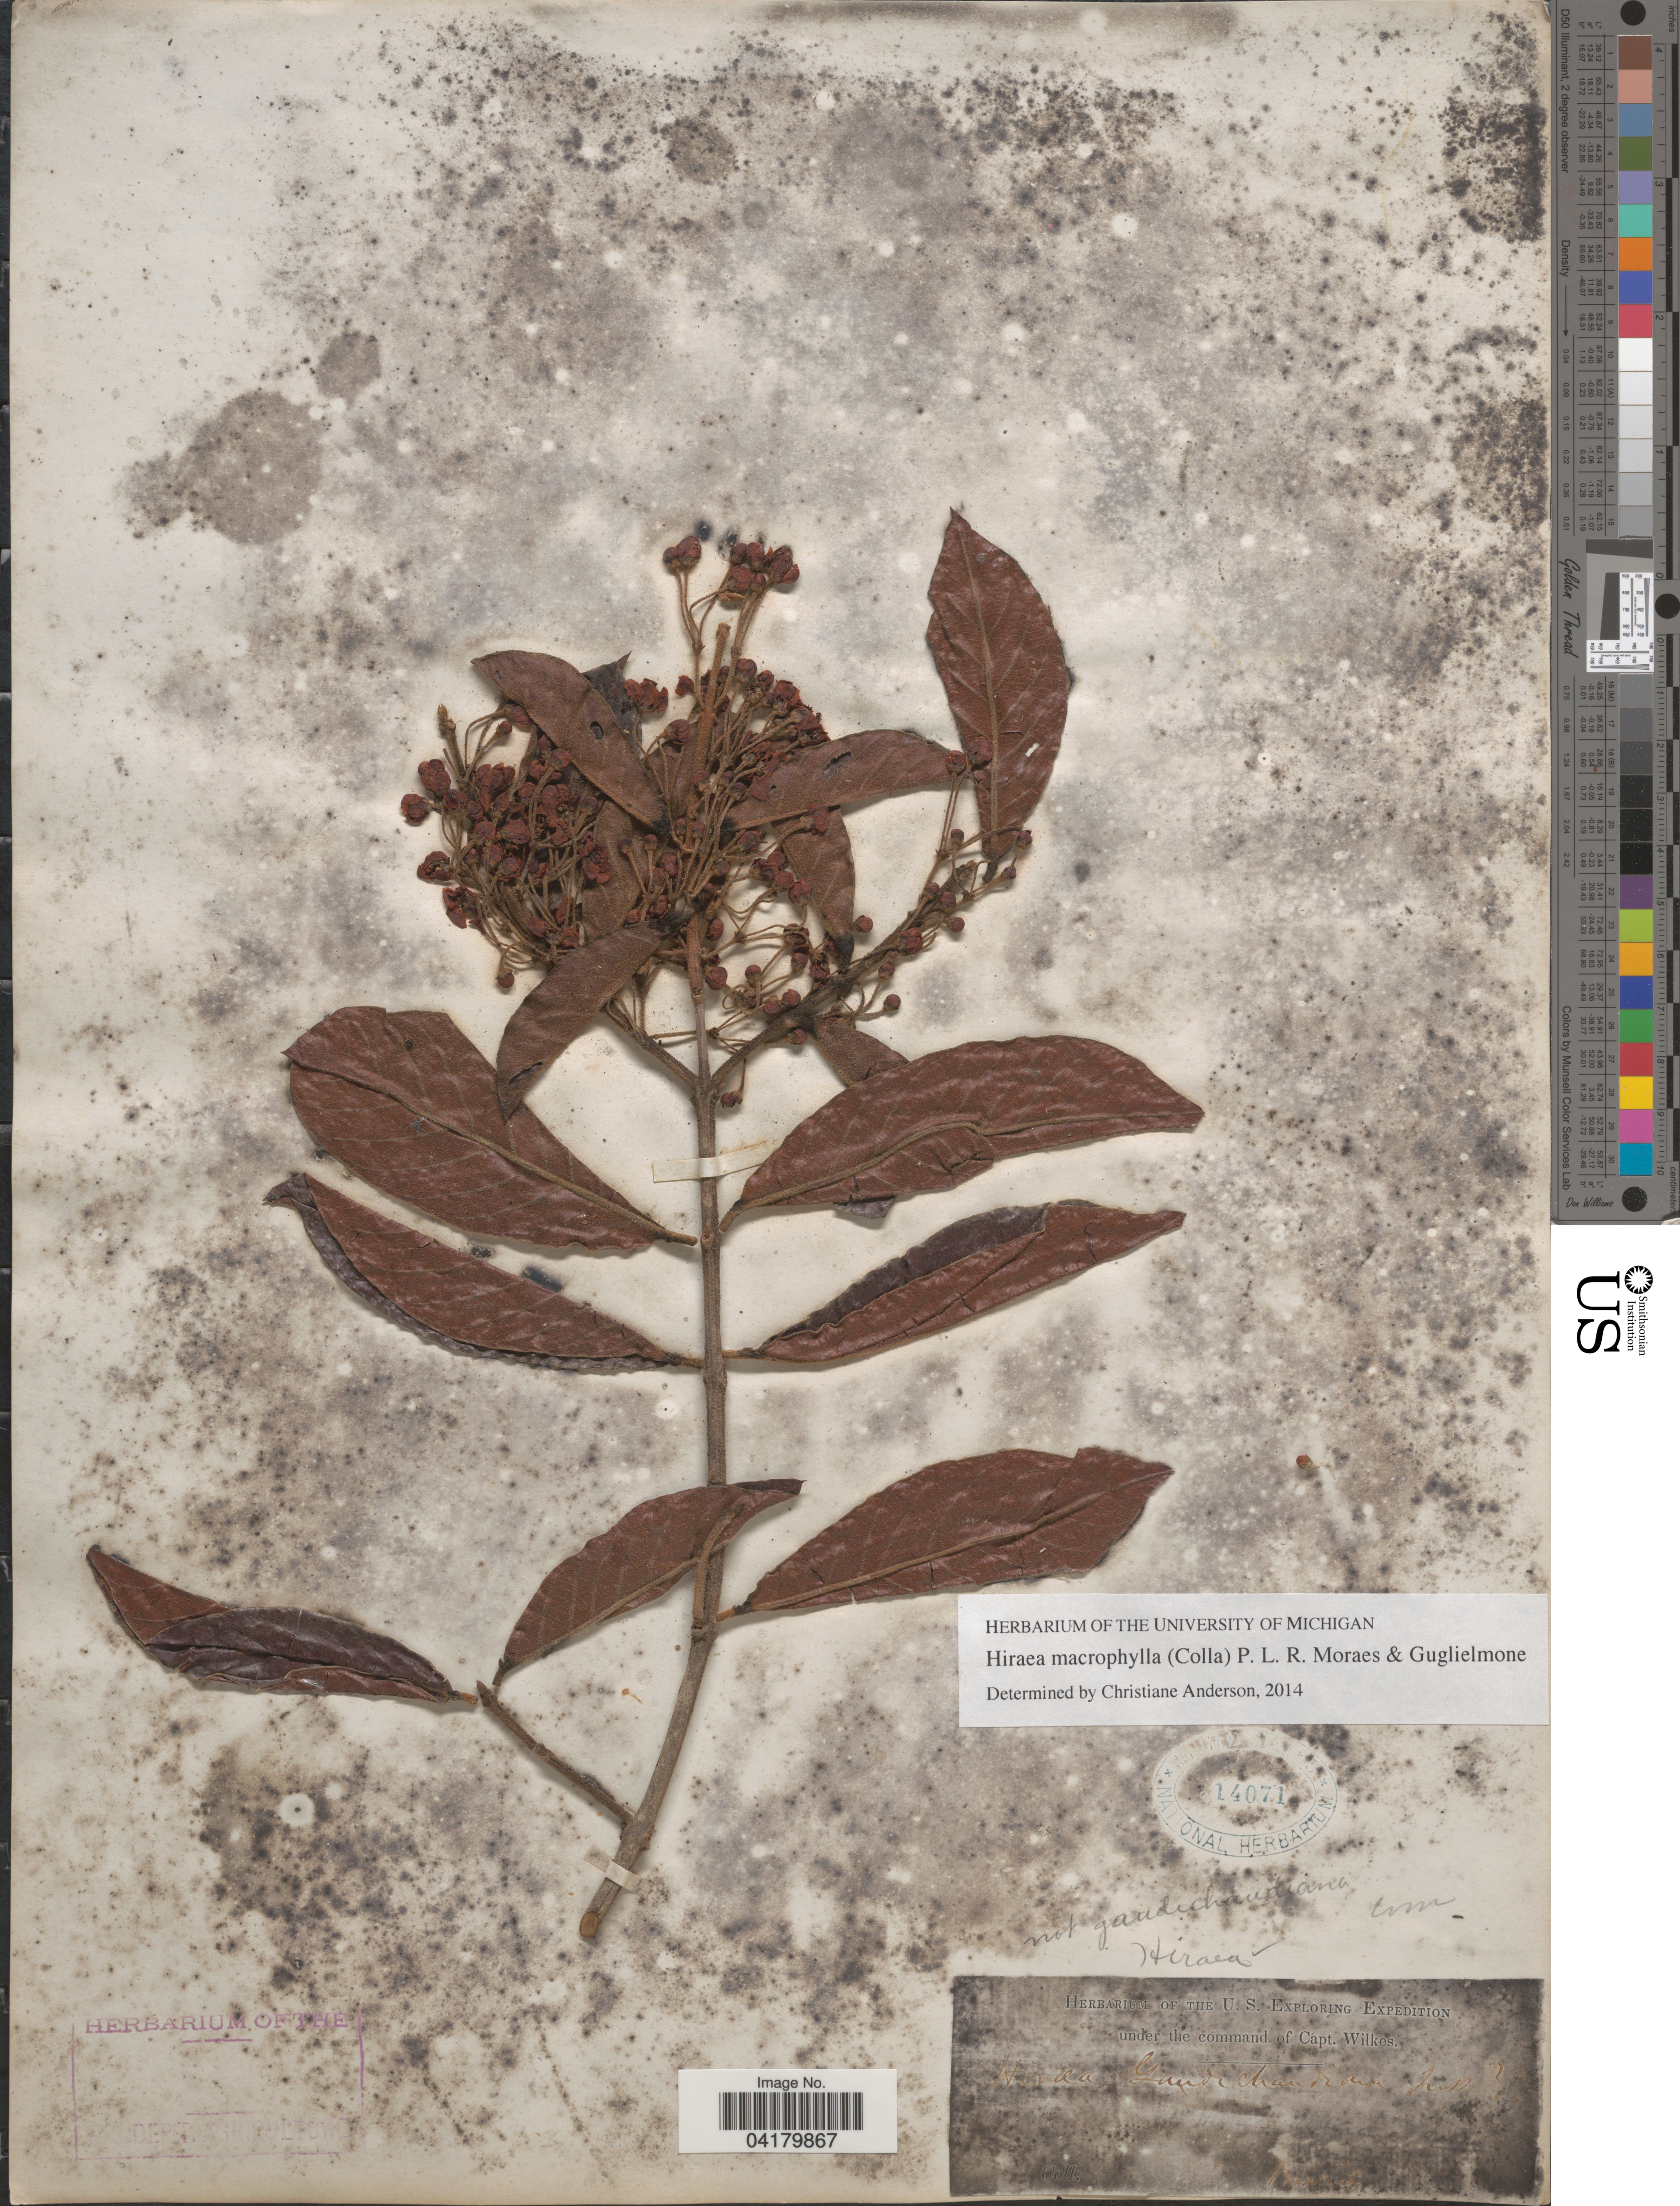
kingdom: Plantae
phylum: Tracheophyta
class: Magnoliopsida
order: Malpighiales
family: Malpighiaceae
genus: Hiraea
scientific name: Hiraea macrophylla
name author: (Colla) P.L.R. Moraes & Guglielmone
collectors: Ex herb. of the U. S. Exploring Expedition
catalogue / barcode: US 14071